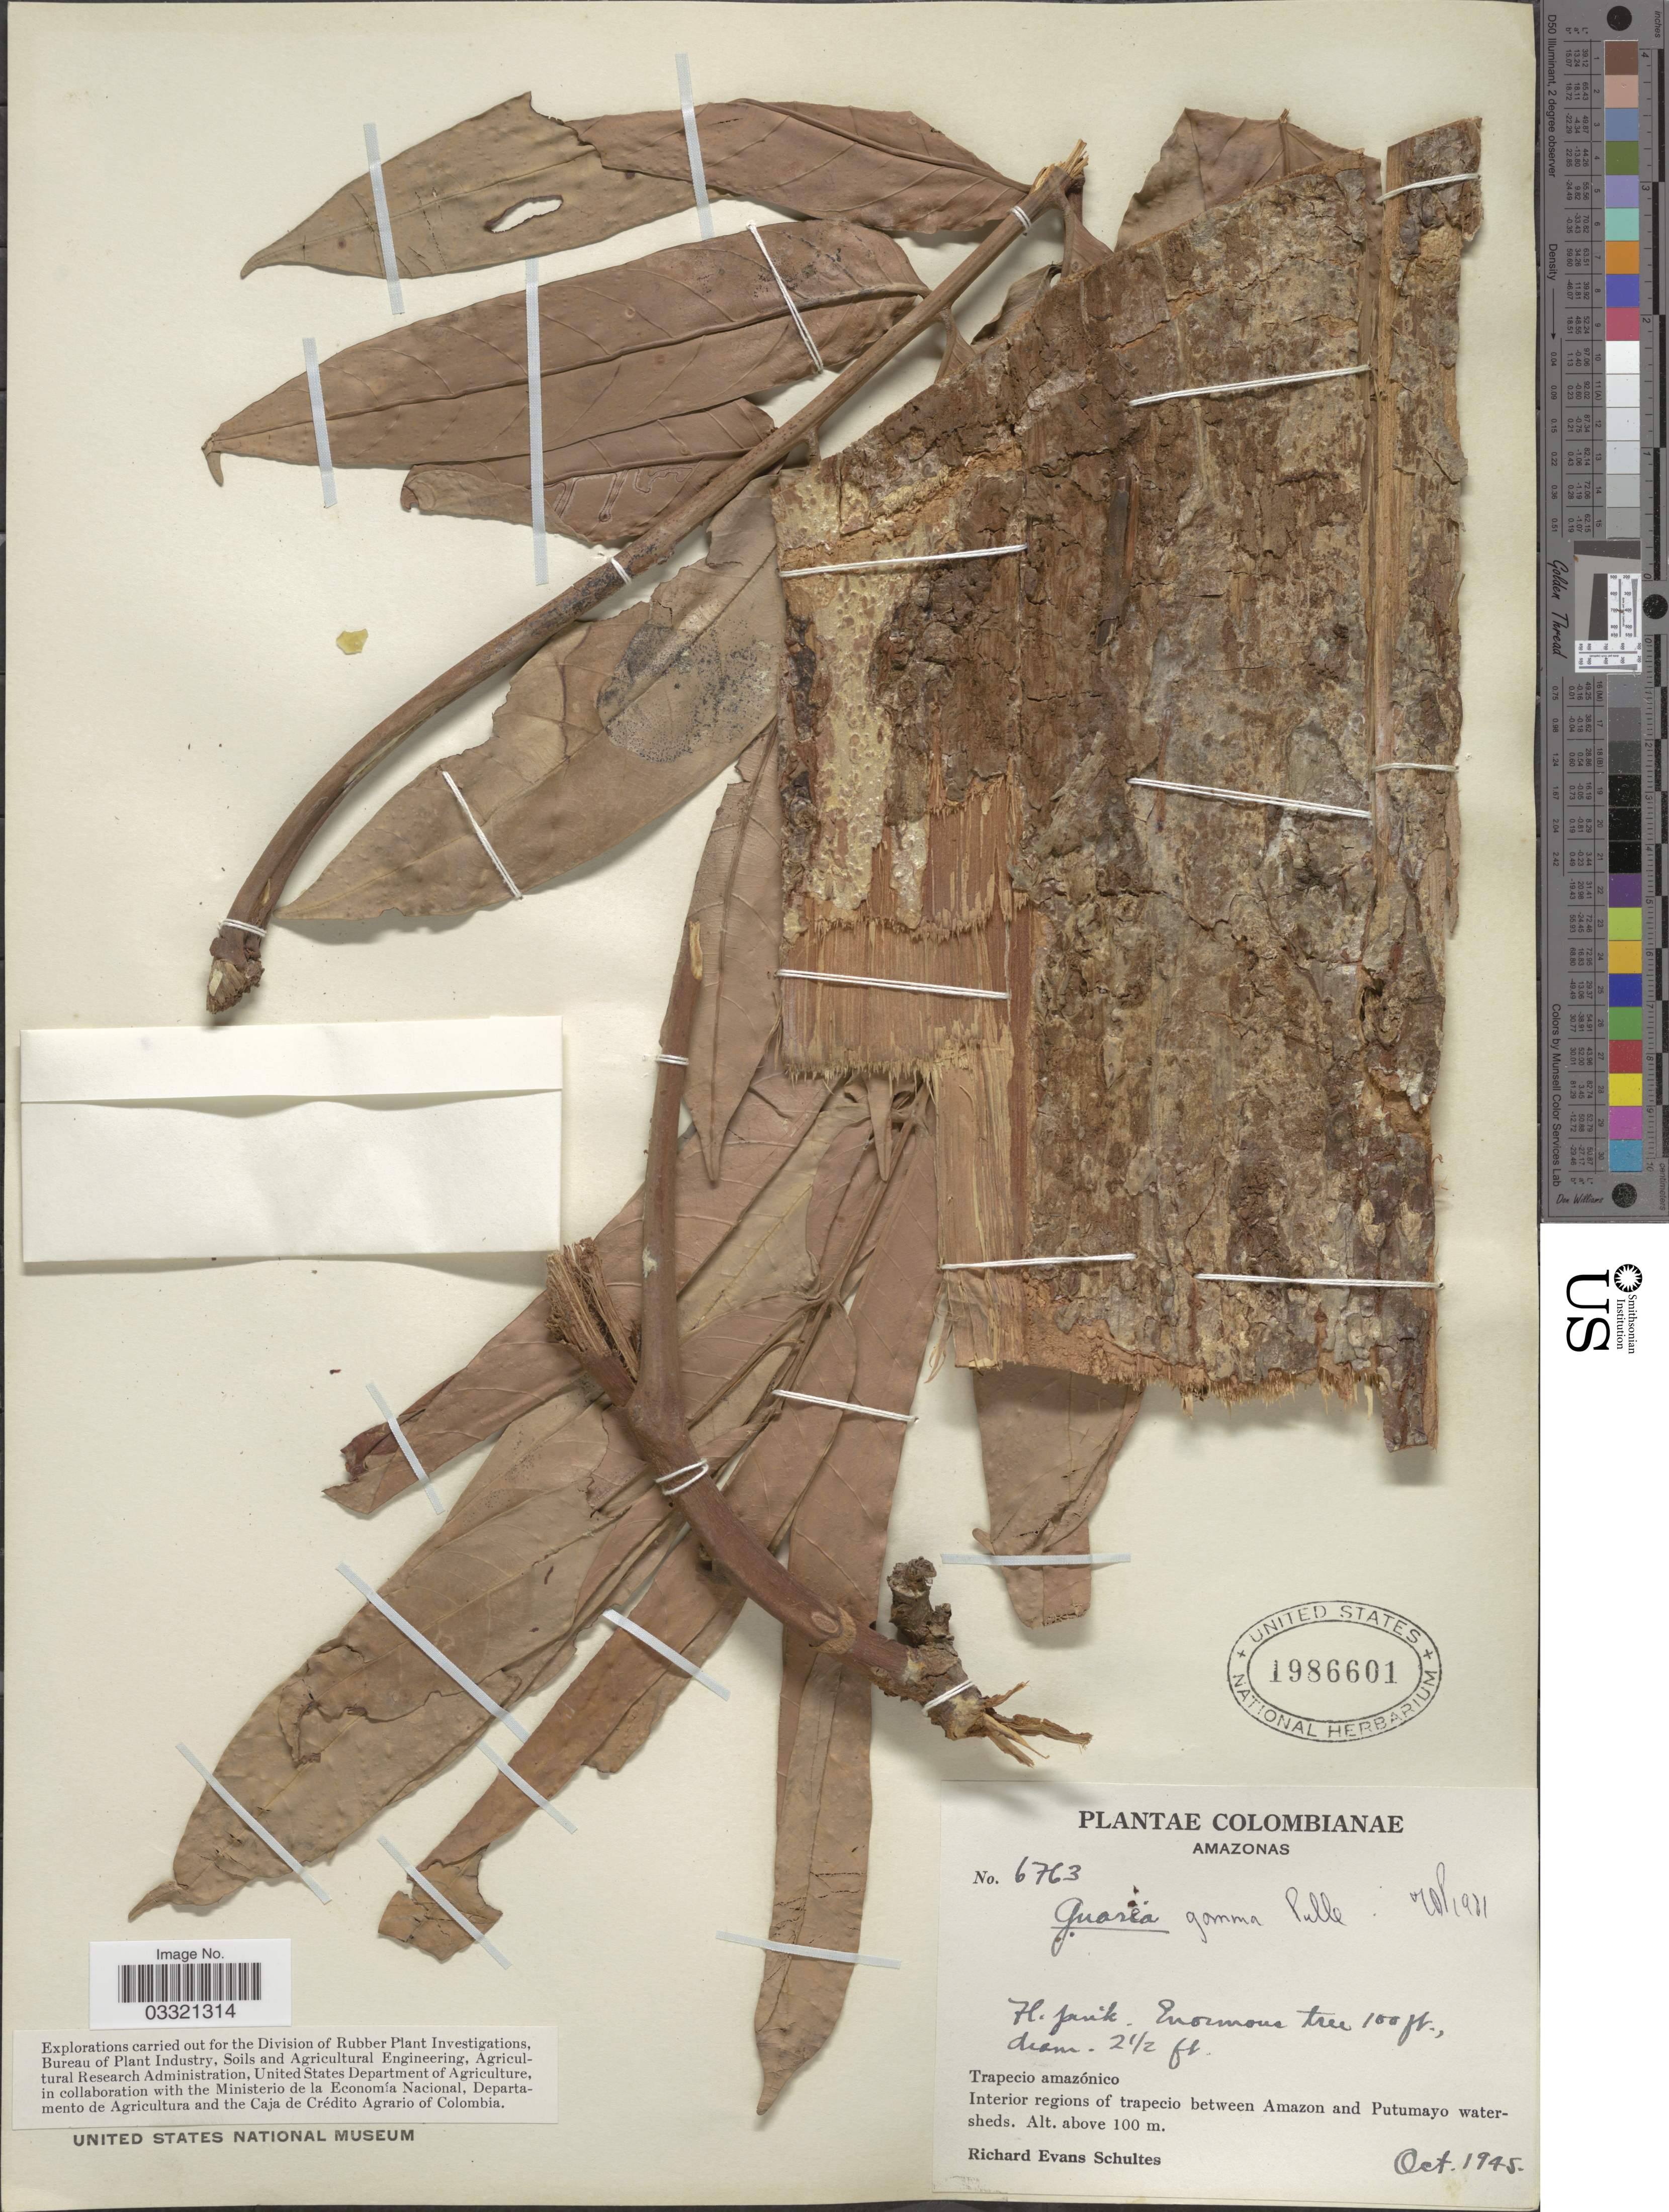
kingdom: Plantae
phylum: Tracheophyta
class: Magnoliopsida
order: Sapindales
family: Meliaceae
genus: Guarea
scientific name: Guarea gomma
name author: Pulle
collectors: R. E. Schultes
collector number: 6763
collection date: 1945-10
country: Colombia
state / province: Amazônas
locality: Trapecio amazónico. Interior regions of trapecio between Amazonas and Putumayo watersheds.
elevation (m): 100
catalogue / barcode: US 1986601